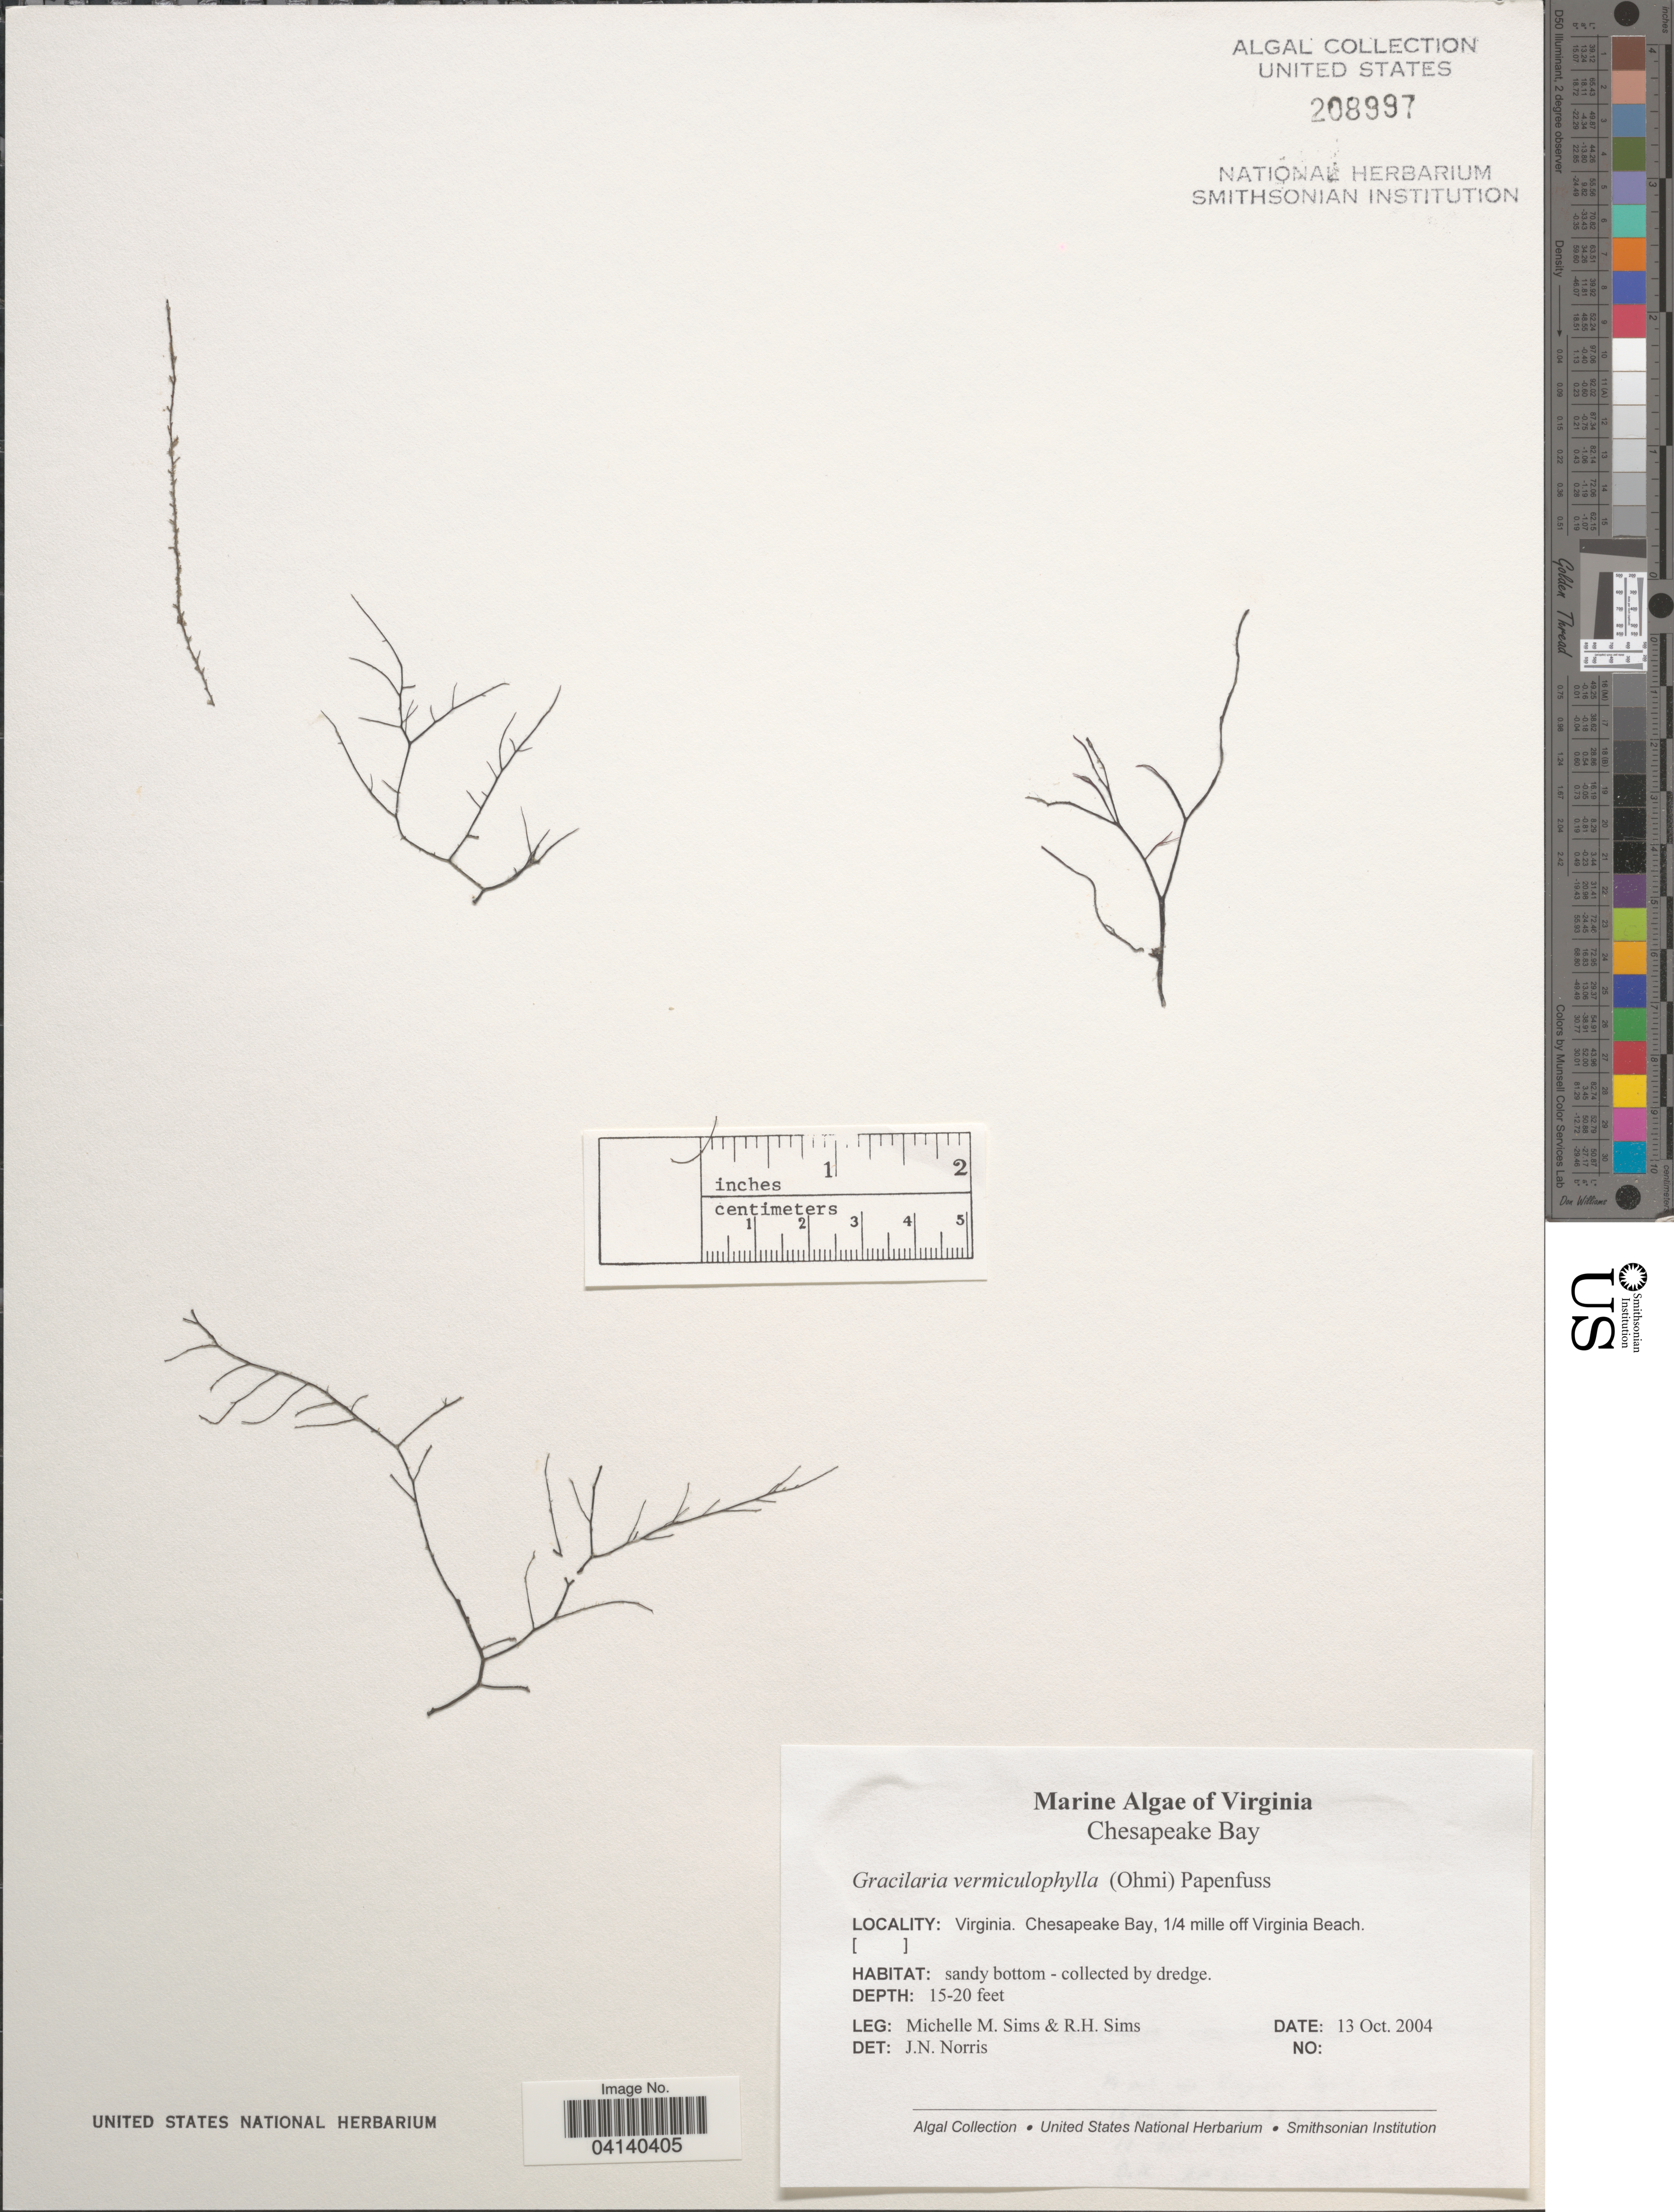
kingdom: Plantae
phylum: Rhodophyta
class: Florideophyceae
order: Gracilariales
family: Gracilariaceae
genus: Gracilaria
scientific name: Gracilaria vermiculophylla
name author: (Ohmi) Papenf.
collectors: M. Sims & R. H. Sims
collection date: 2004-10-13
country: United States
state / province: Virginia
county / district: City of Virginia Beach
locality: Chesapeake Bay, ¼ mille off Virginia Beach.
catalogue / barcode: US 208997